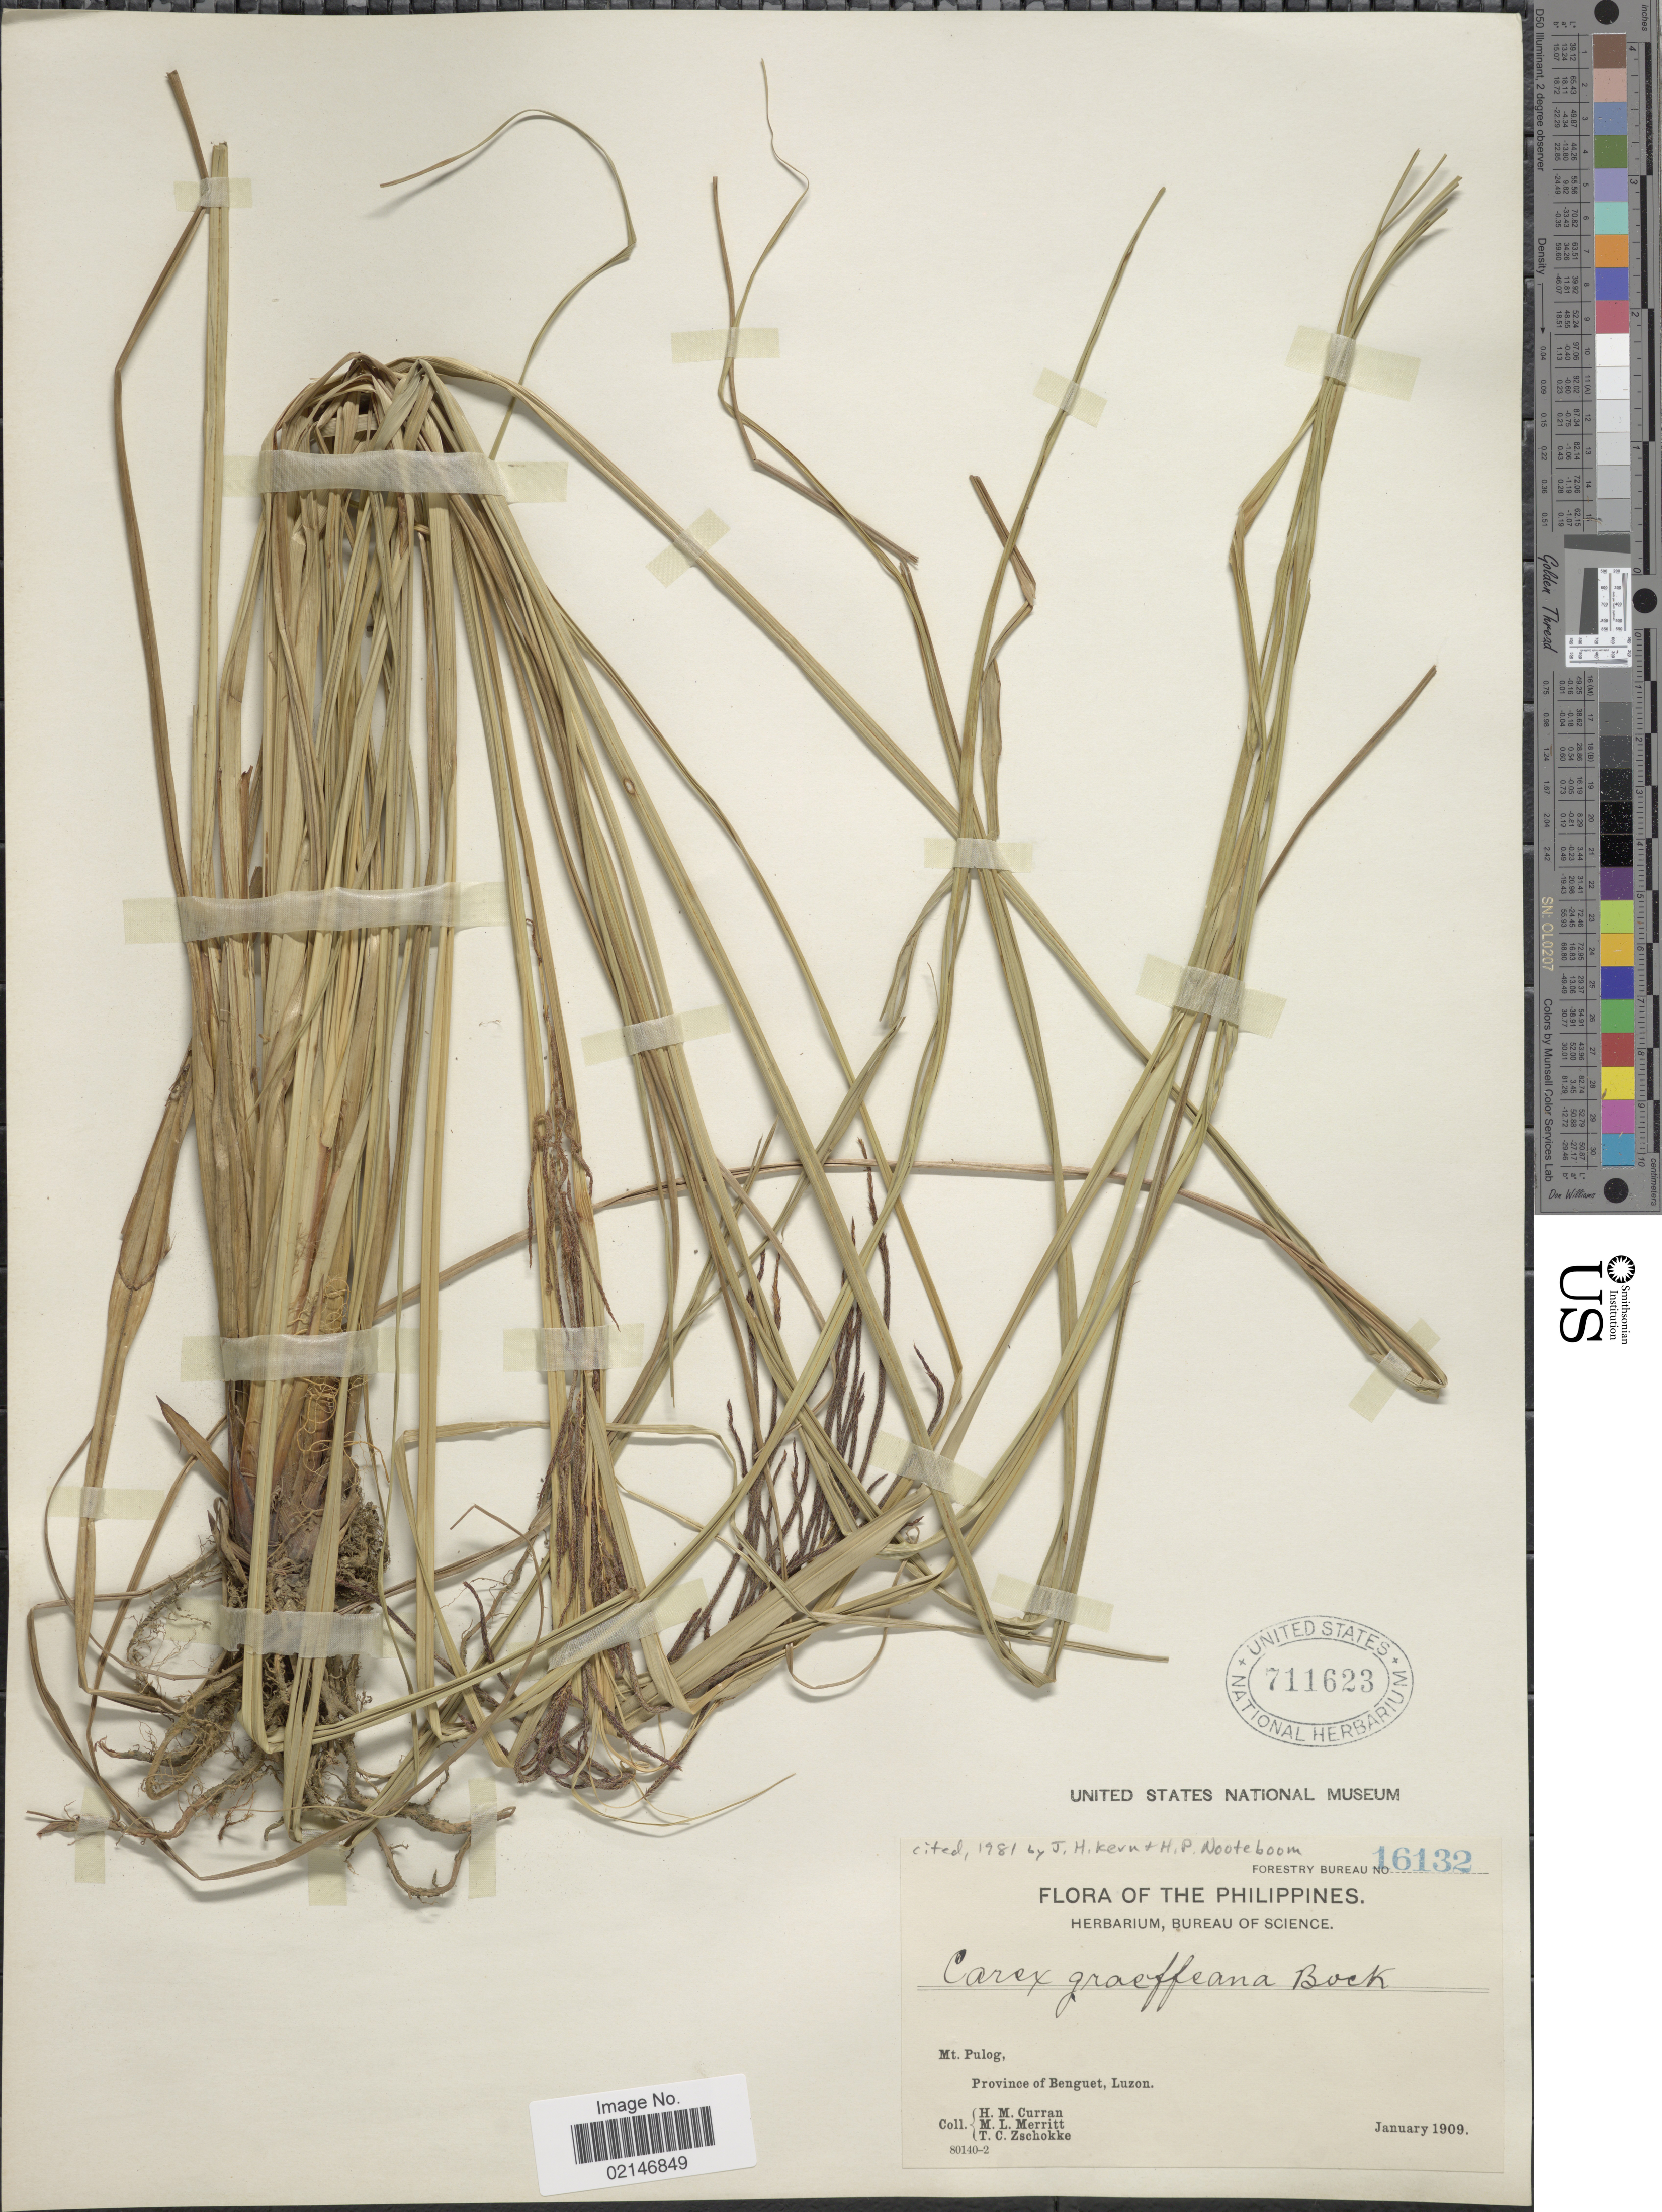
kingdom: Plantae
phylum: Tracheophyta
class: Liliopsida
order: Poales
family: Cyperaceae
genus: Carex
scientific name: Carex graeffeana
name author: Boeckeler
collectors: H. M. Curran, M. L. Merritt & T. C. Zschokke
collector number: Bureau Of Science 16132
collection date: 1909-01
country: Philippines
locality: Mt. Pulog, Province of Benguet, Luzon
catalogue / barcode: US 711623